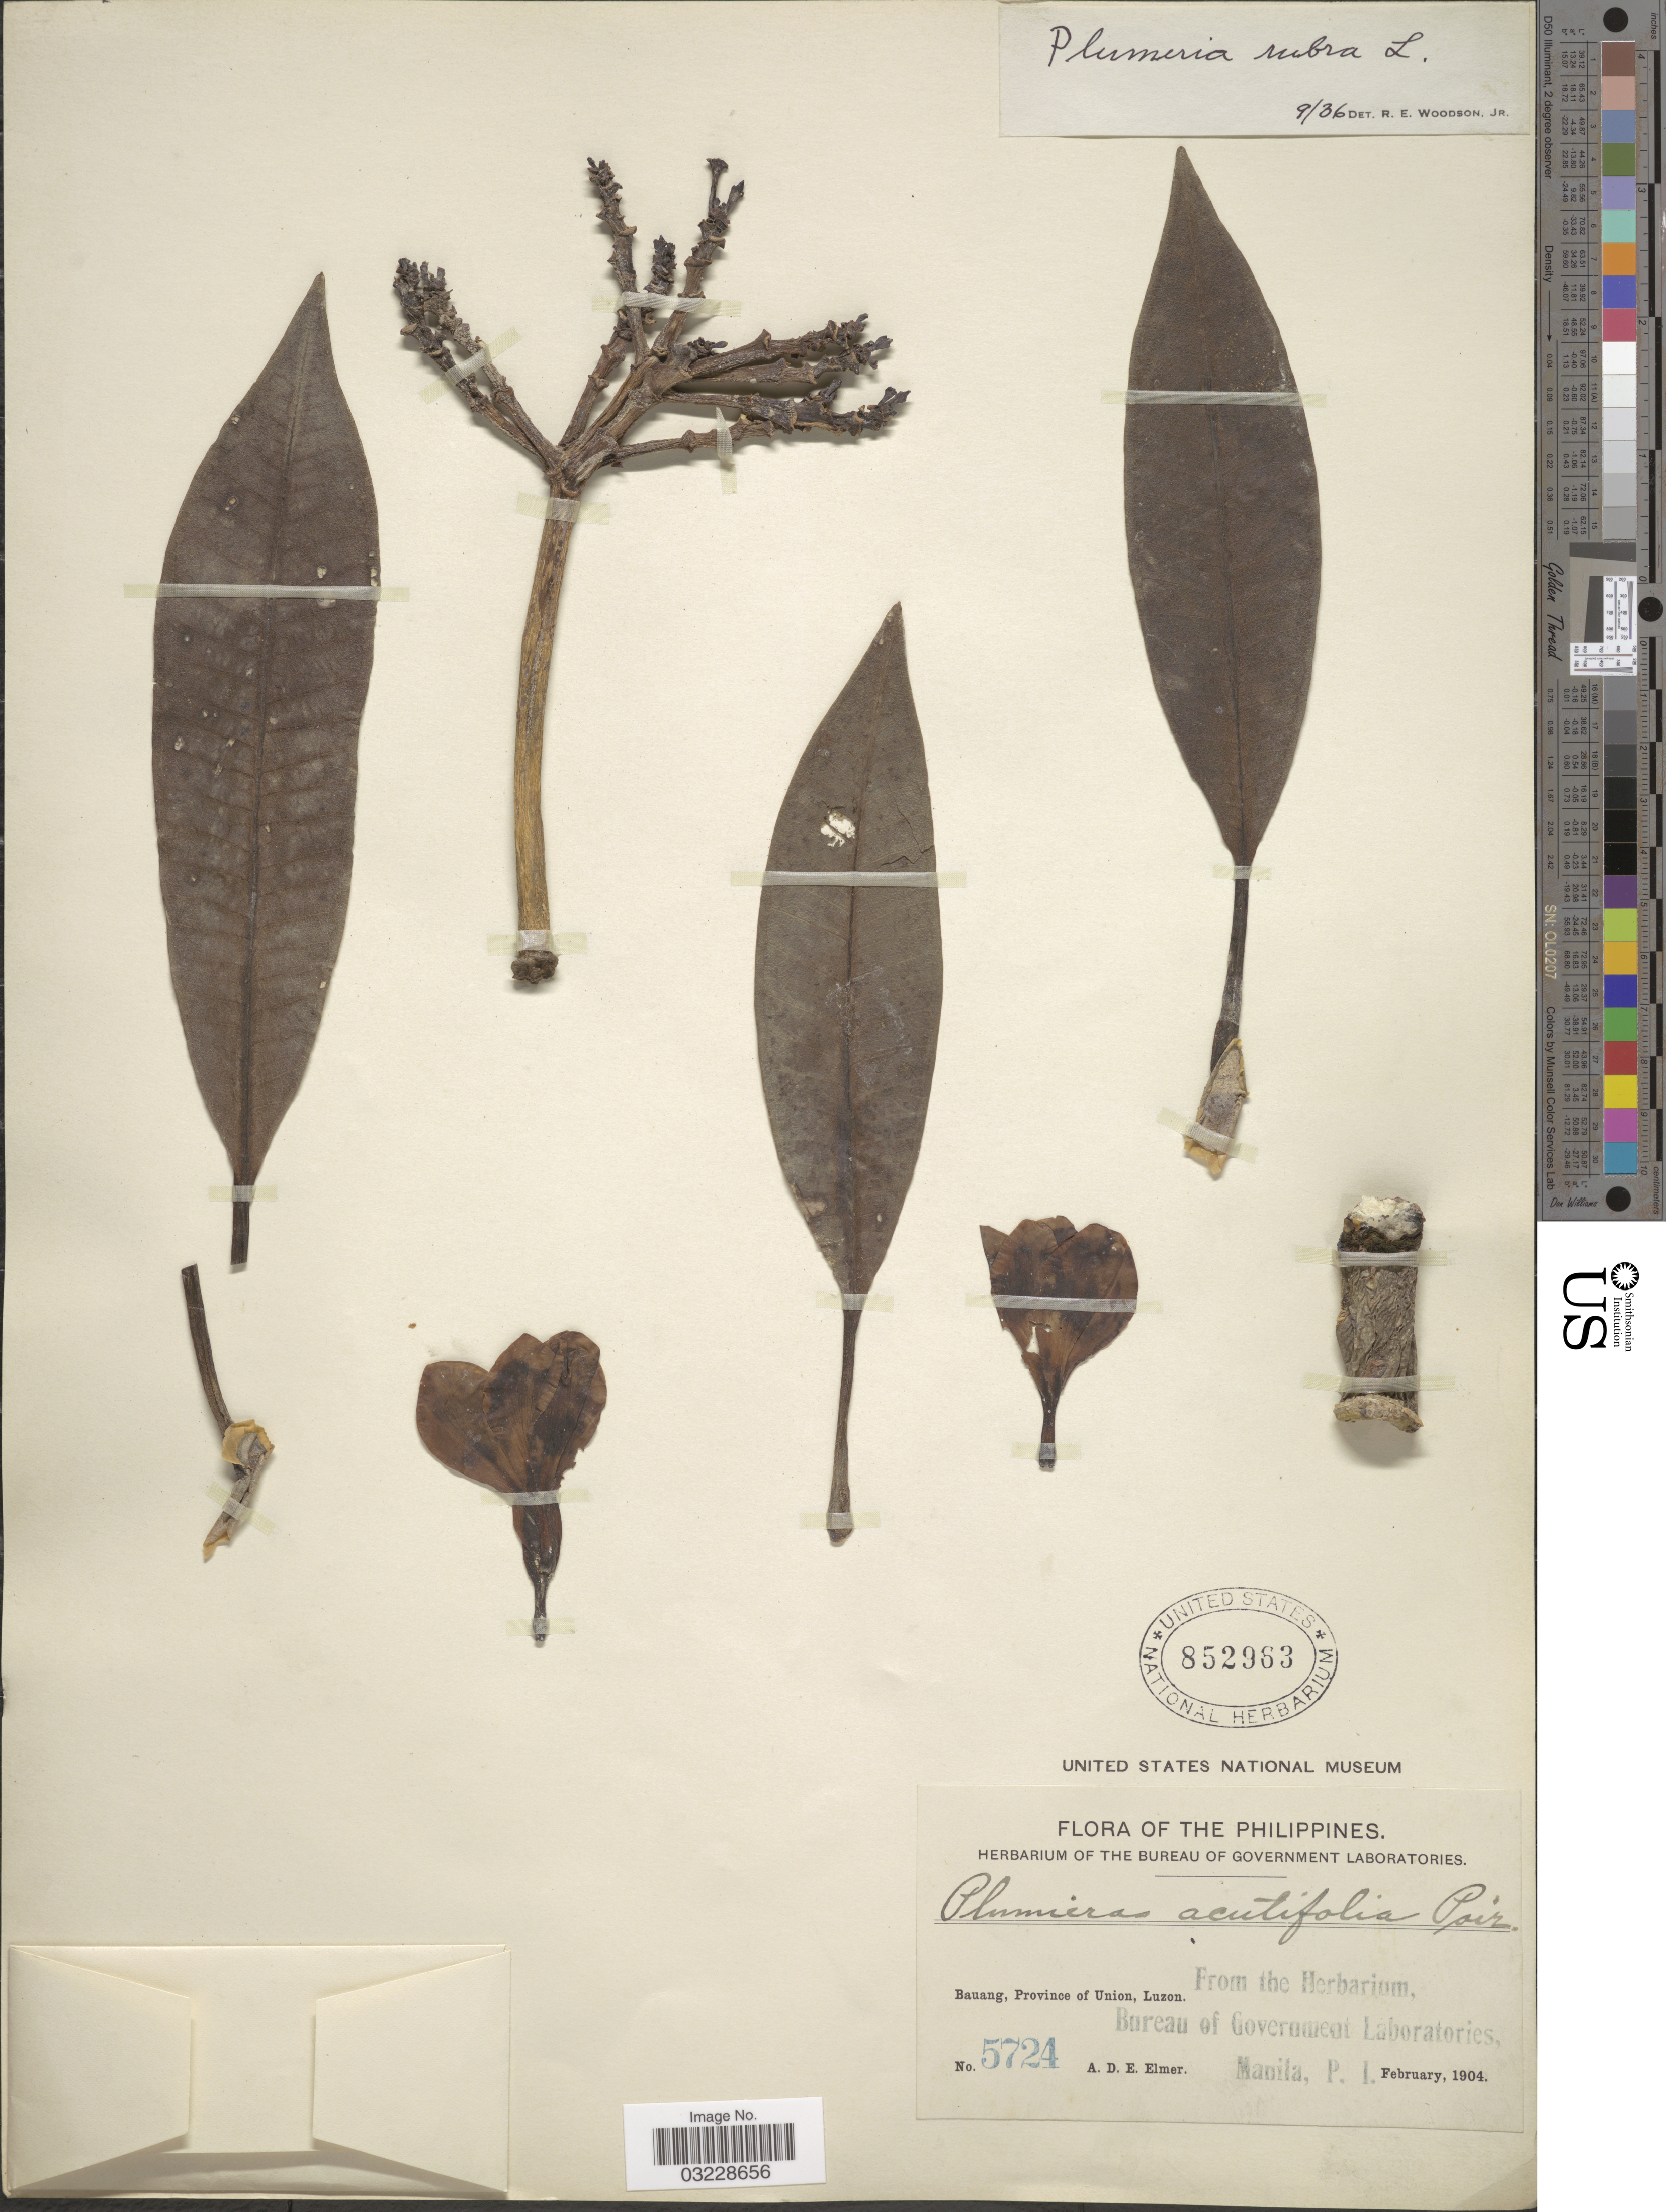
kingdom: Plantae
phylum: Tracheophyta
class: Magnoliopsida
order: Gentianales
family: Apocynaceae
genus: Plumeria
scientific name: Plumeria rubra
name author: L.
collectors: A. D. E. Elmer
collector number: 5724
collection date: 1904-02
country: Philippines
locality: Bauang, Province of Union, Luzon.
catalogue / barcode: US 852963